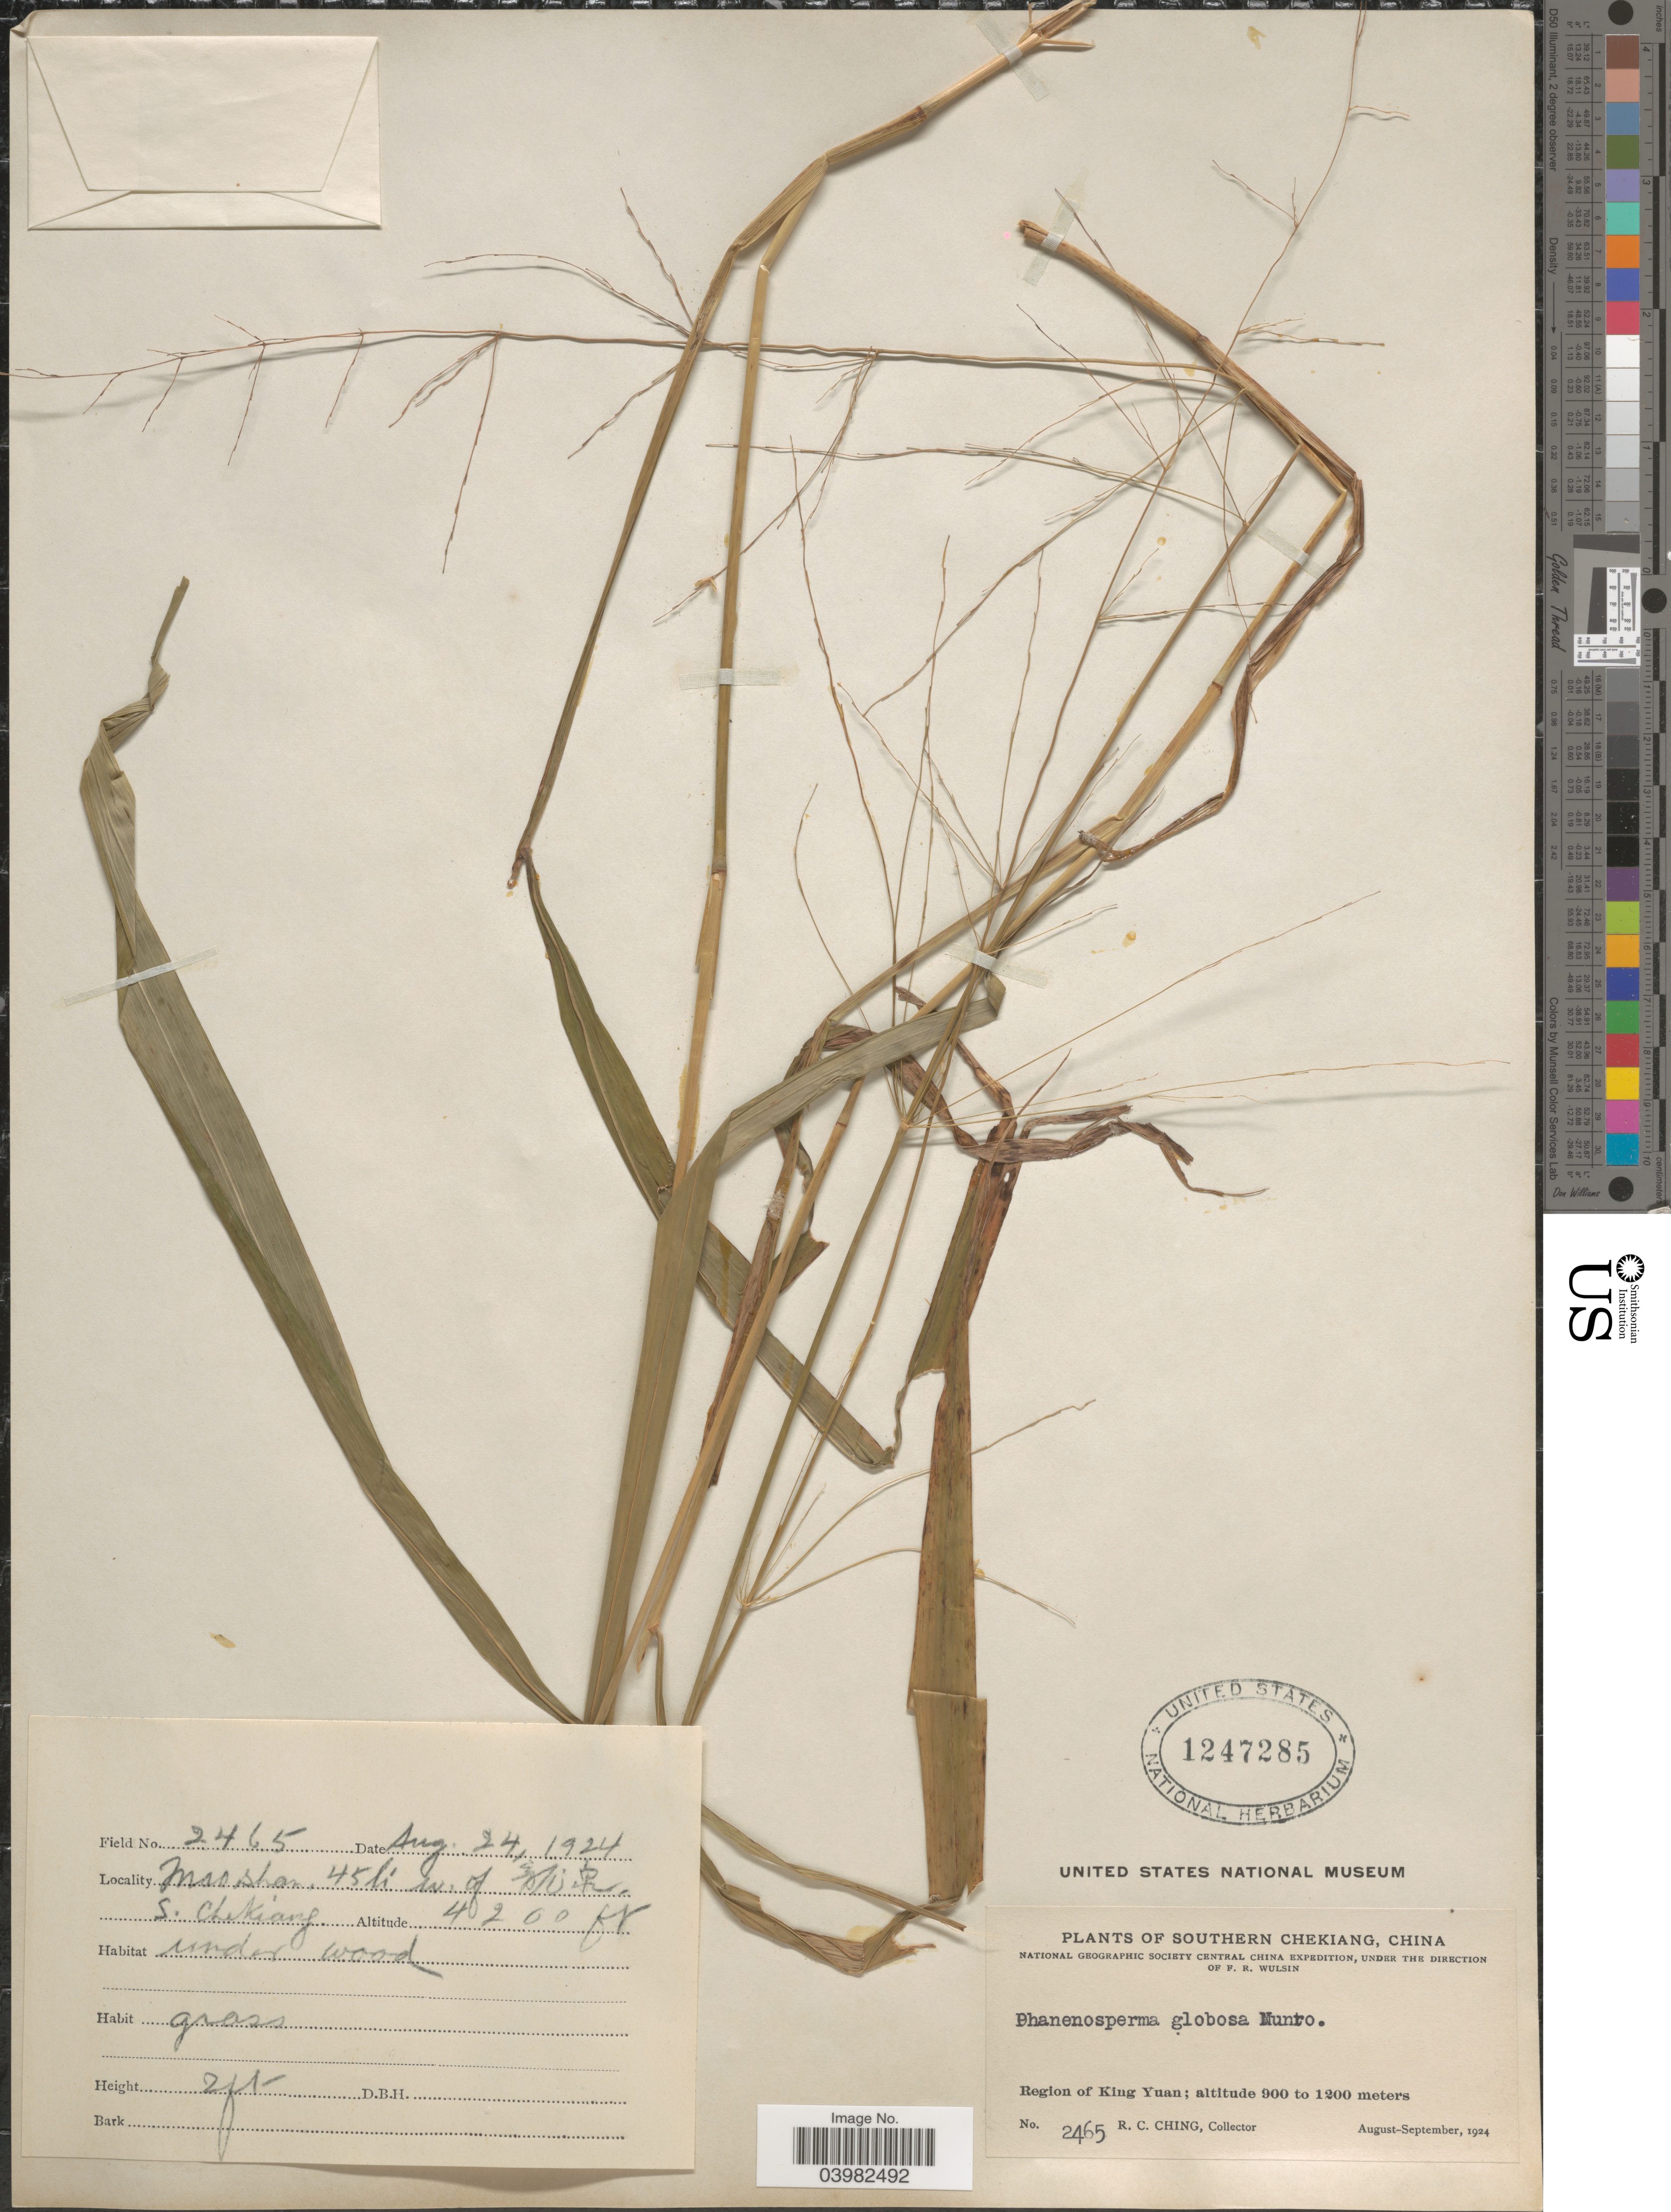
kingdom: Plantae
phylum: Tracheophyta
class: Liliopsida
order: Poales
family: Poaceae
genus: Phaenosperma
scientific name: Phaenosperma globosum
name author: Munro ex Benth.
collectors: R. C. Ching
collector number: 2465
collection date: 1924-08-24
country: China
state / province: Zhejiang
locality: Mao shan, 45 li w. of X. S. Chekiang. Southern Chekiang. Region of King Yuan.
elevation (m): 1280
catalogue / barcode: US 1247285